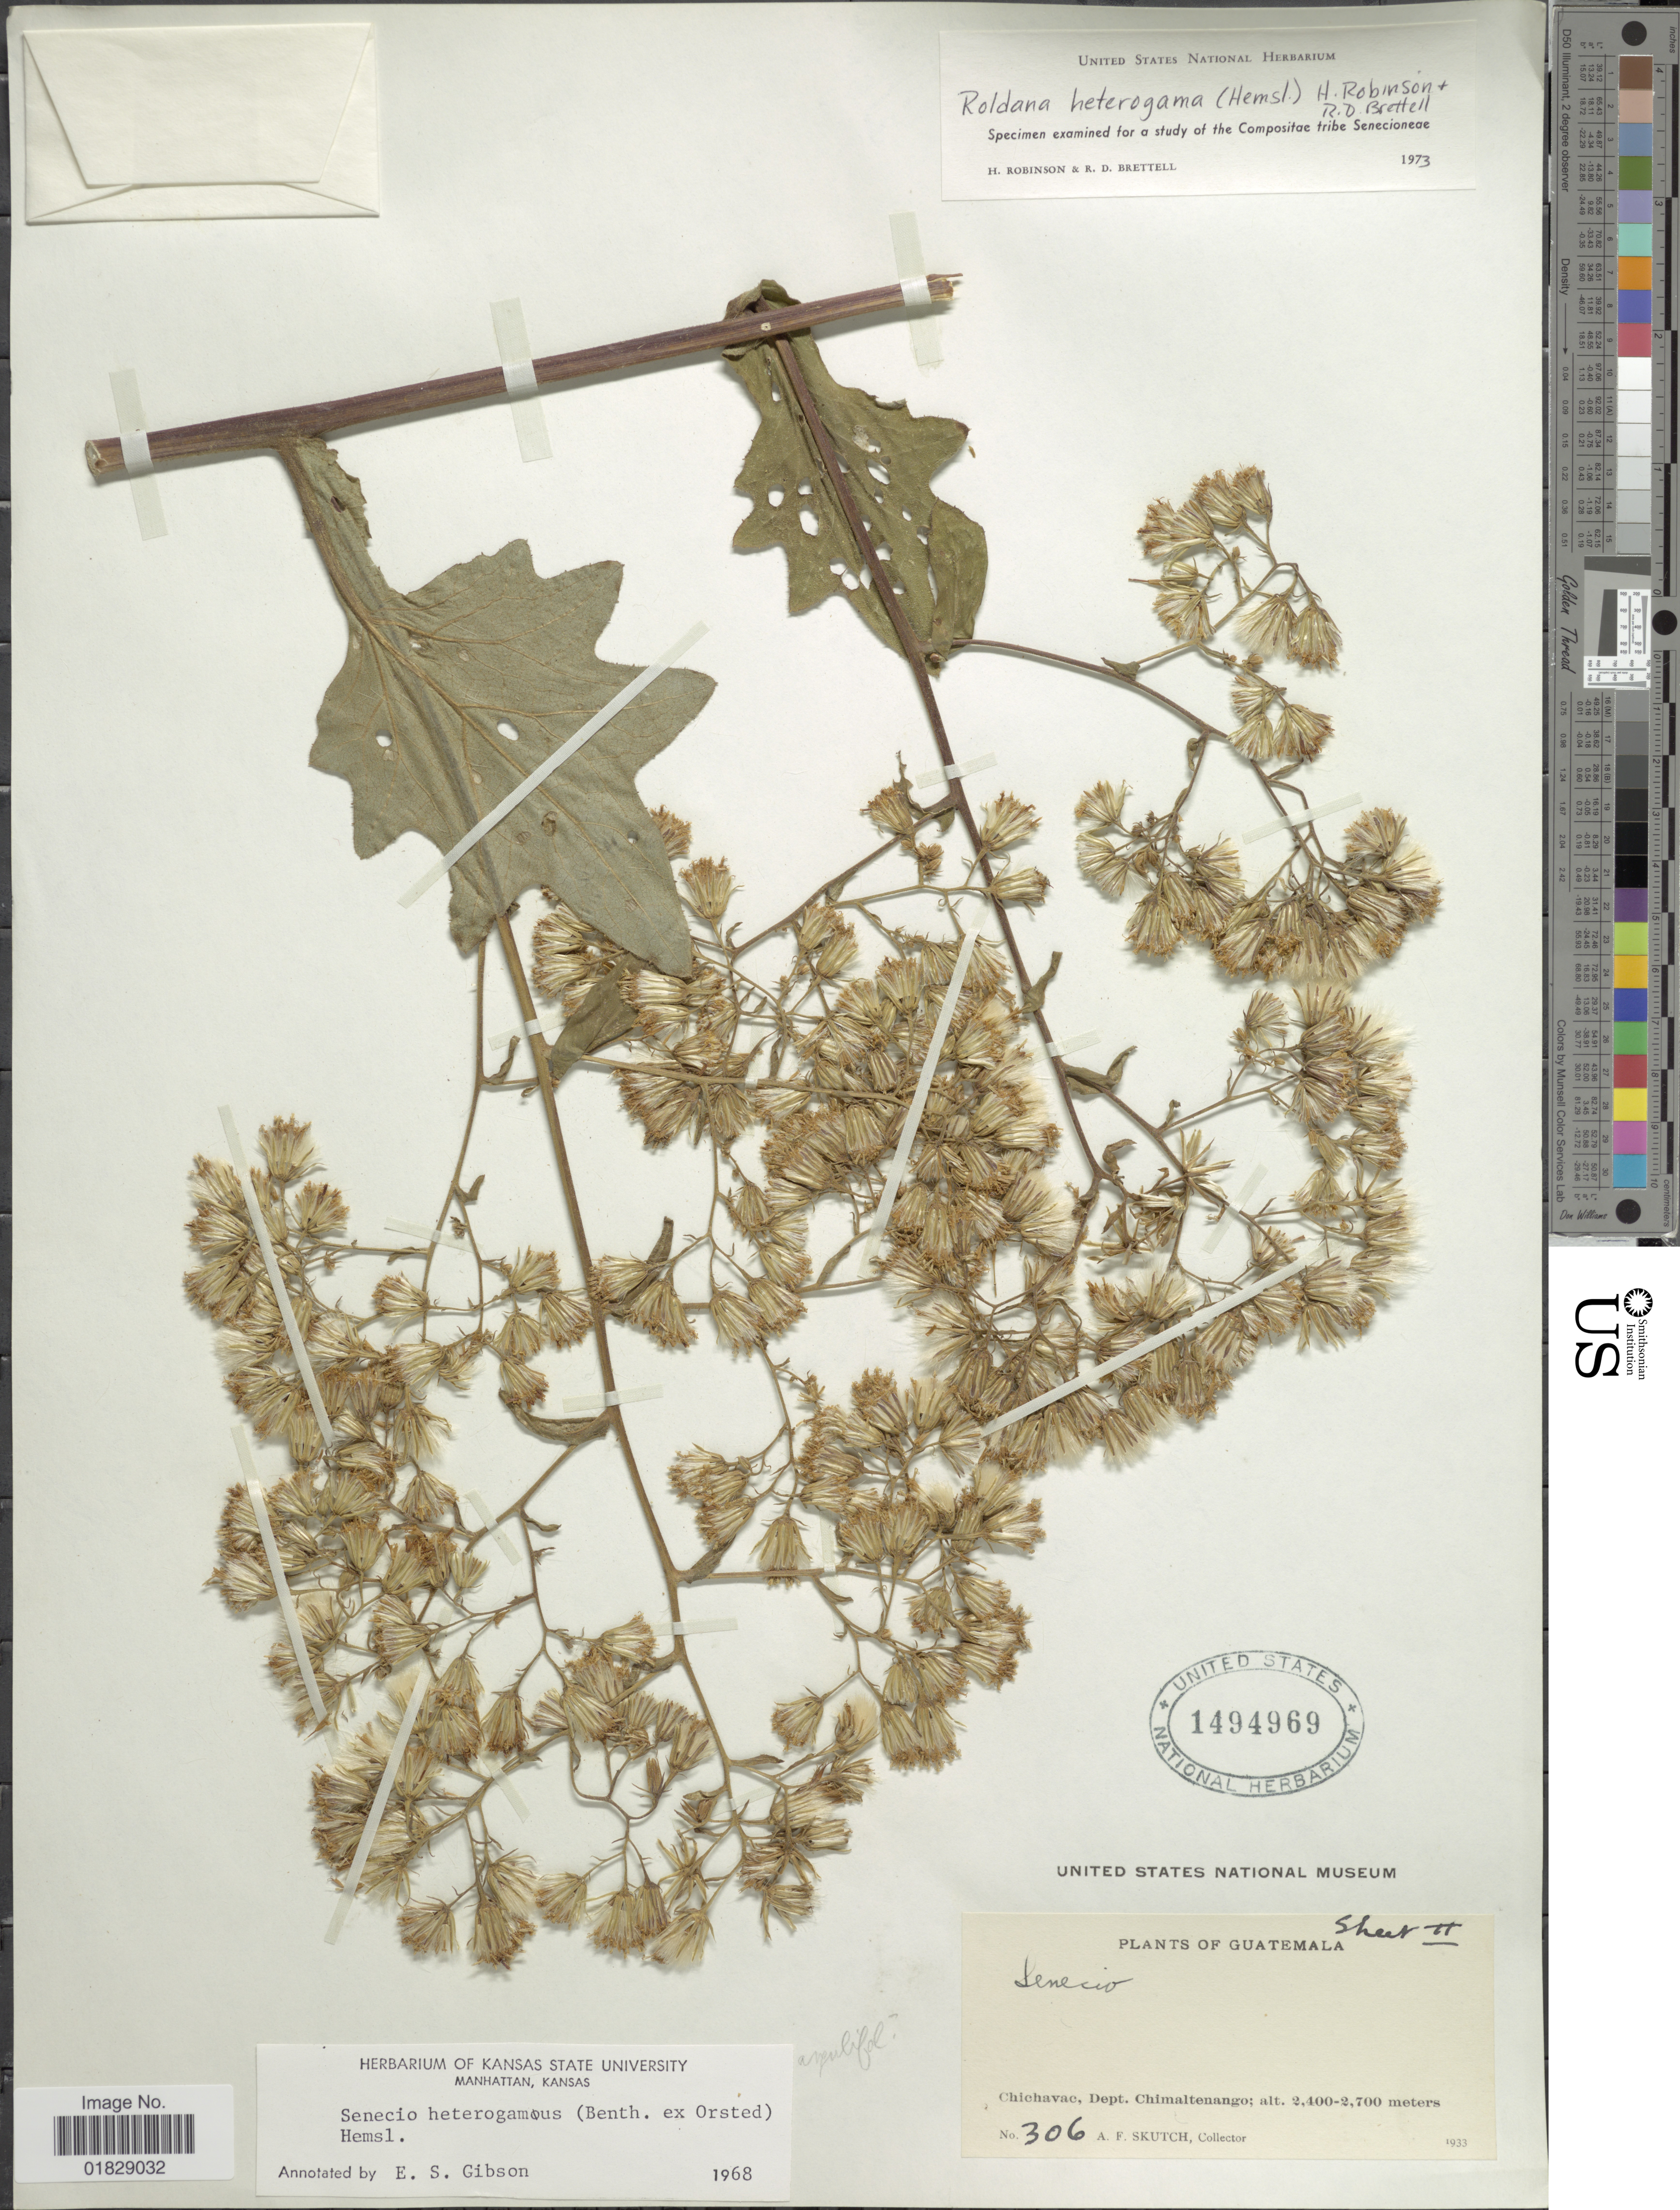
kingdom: Plantae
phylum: Tracheophyta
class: Magnoliopsida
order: Asterales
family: Asteraceae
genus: Roldana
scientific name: Roldana heterogama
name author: (Benth.) H. Rob. & Brettell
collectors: A. F. Skutch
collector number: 306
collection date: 1933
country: Guatemala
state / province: Chimaltenango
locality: Chichavac, Dept. Chimaltenango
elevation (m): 2400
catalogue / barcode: US 1494969